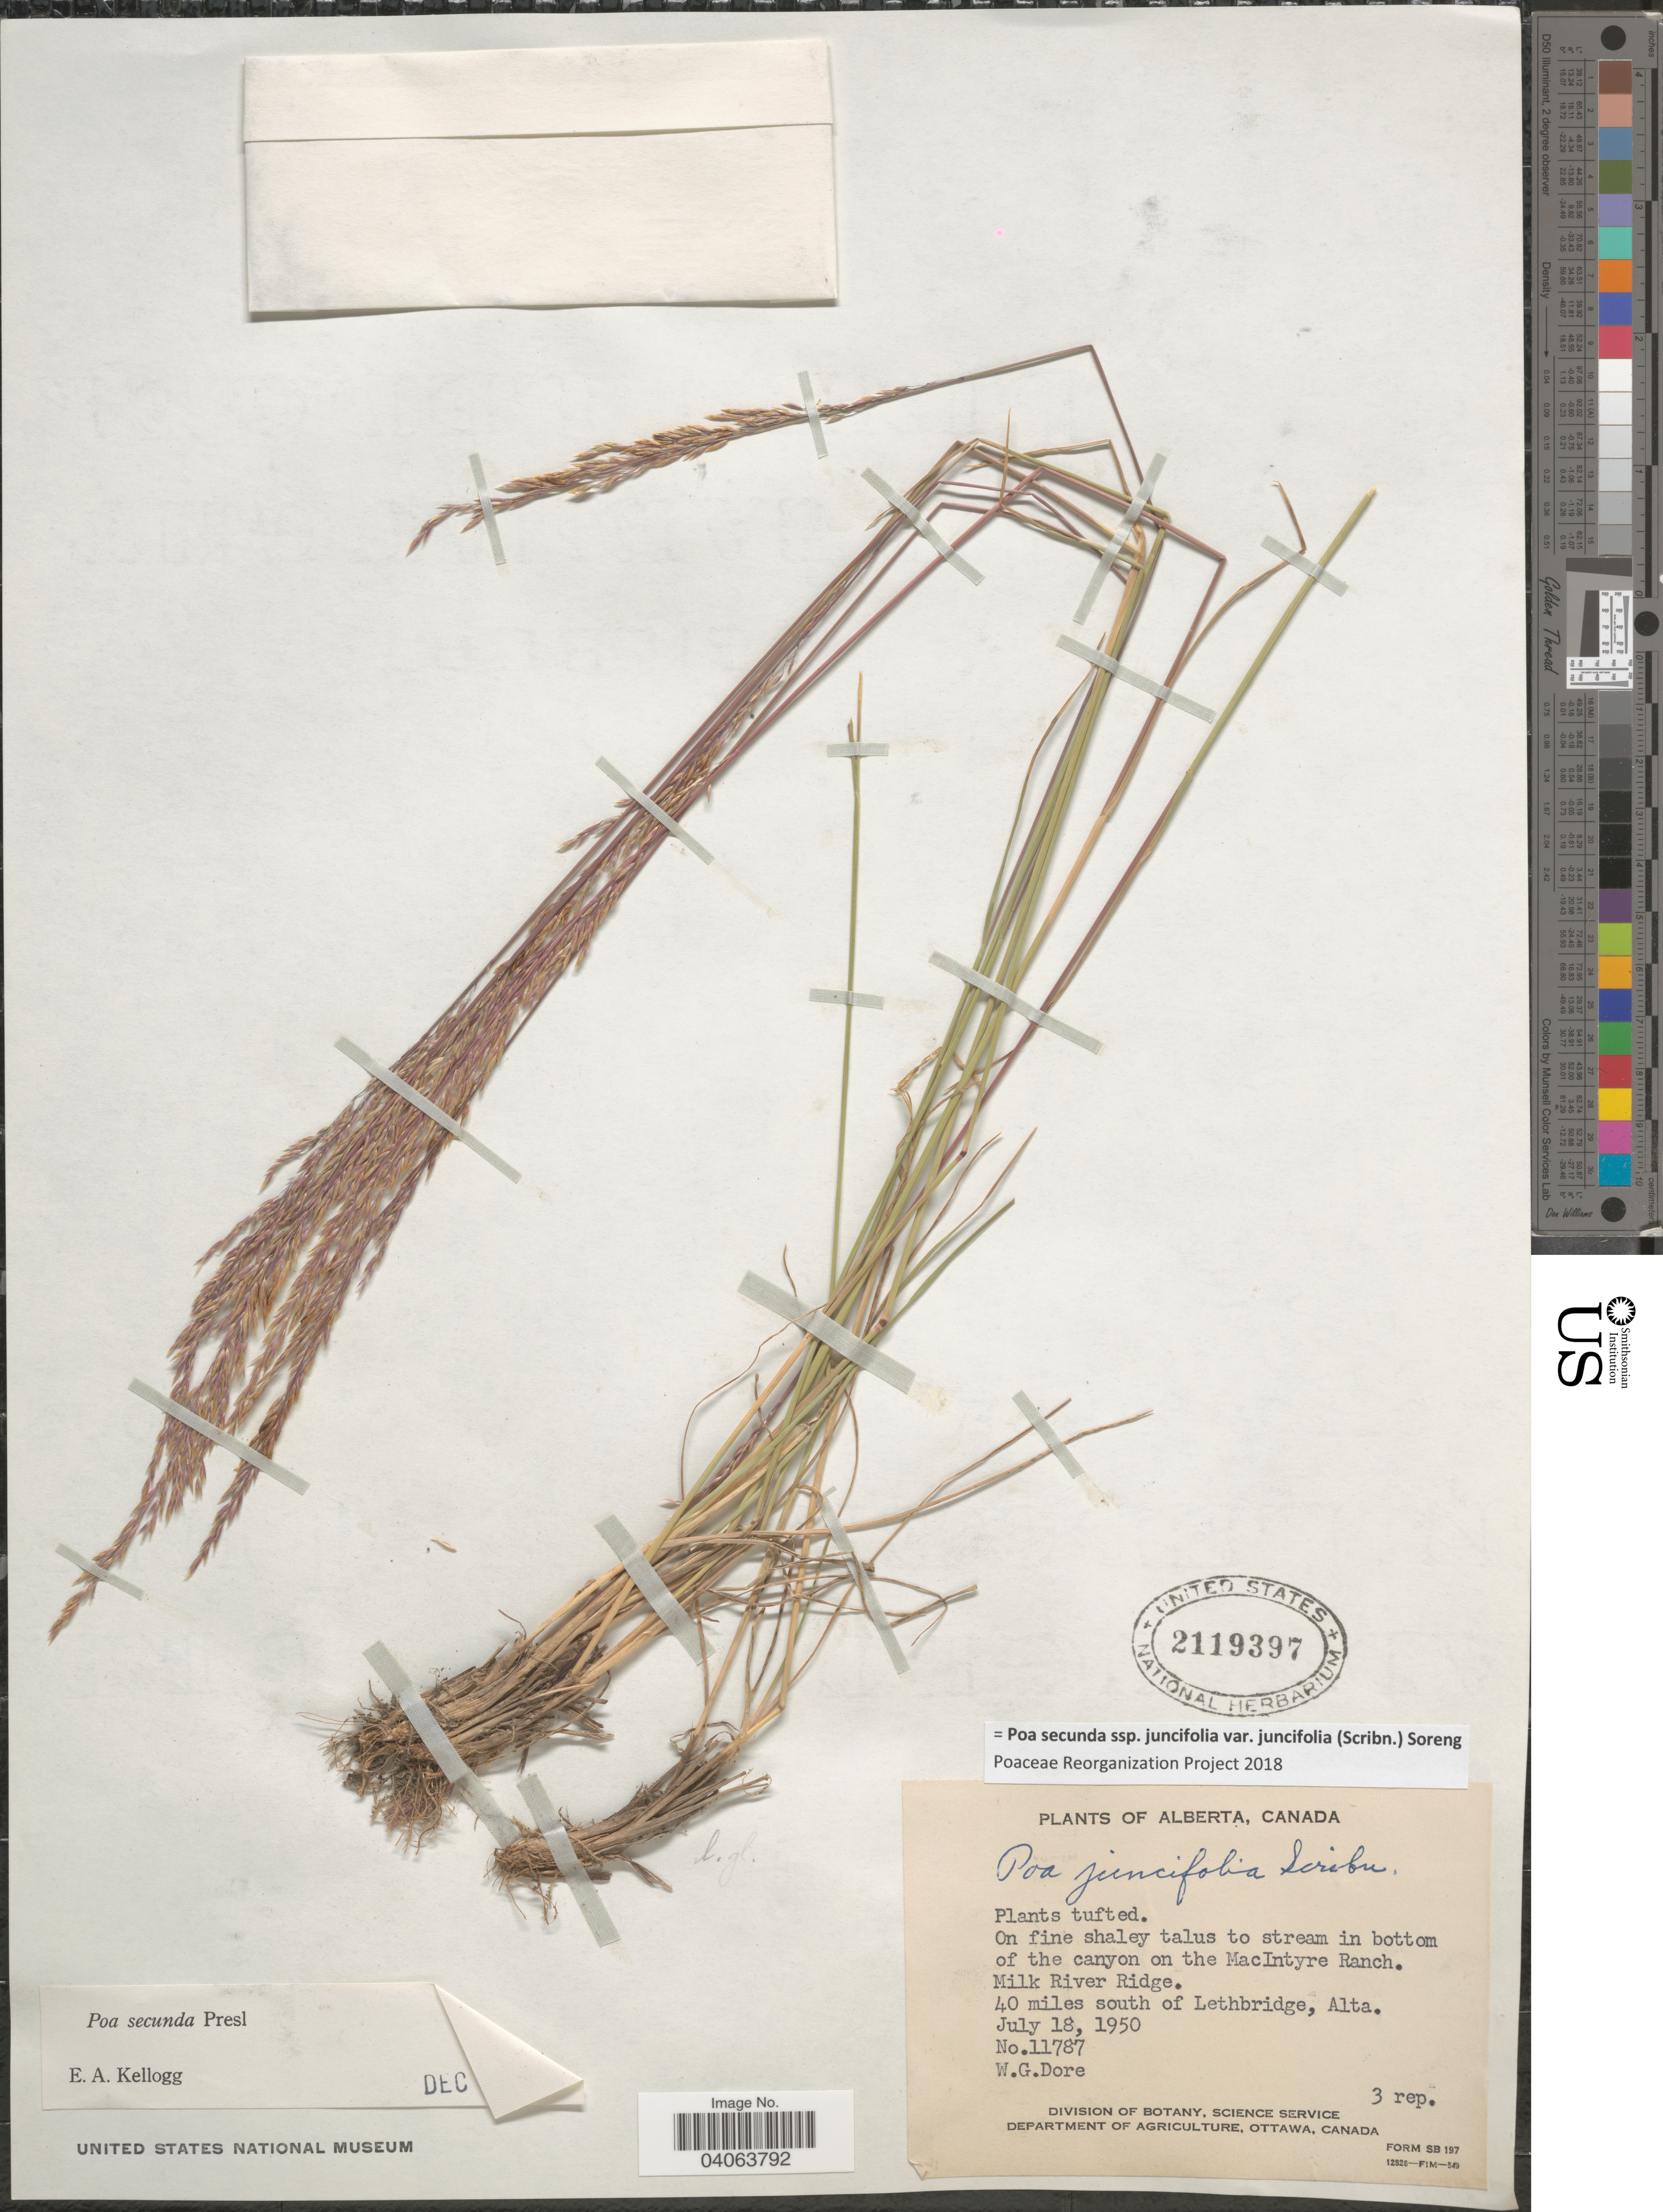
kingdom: Plantae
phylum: Tracheophyta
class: Liliopsida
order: Poales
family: Poaceae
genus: Poa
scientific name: Poa secunda subsp. juncifolia var. juncifolia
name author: (Scribn.) Soreng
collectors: W. Dore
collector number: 11787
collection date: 1950-07-18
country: Canada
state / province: Alberta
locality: On fine shaley talus to stream in bottom of the canyon on the MacIntyre Ranch. Milk River Ridge. 40 miles south of Lethbridge, Alta.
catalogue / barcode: US 2119397